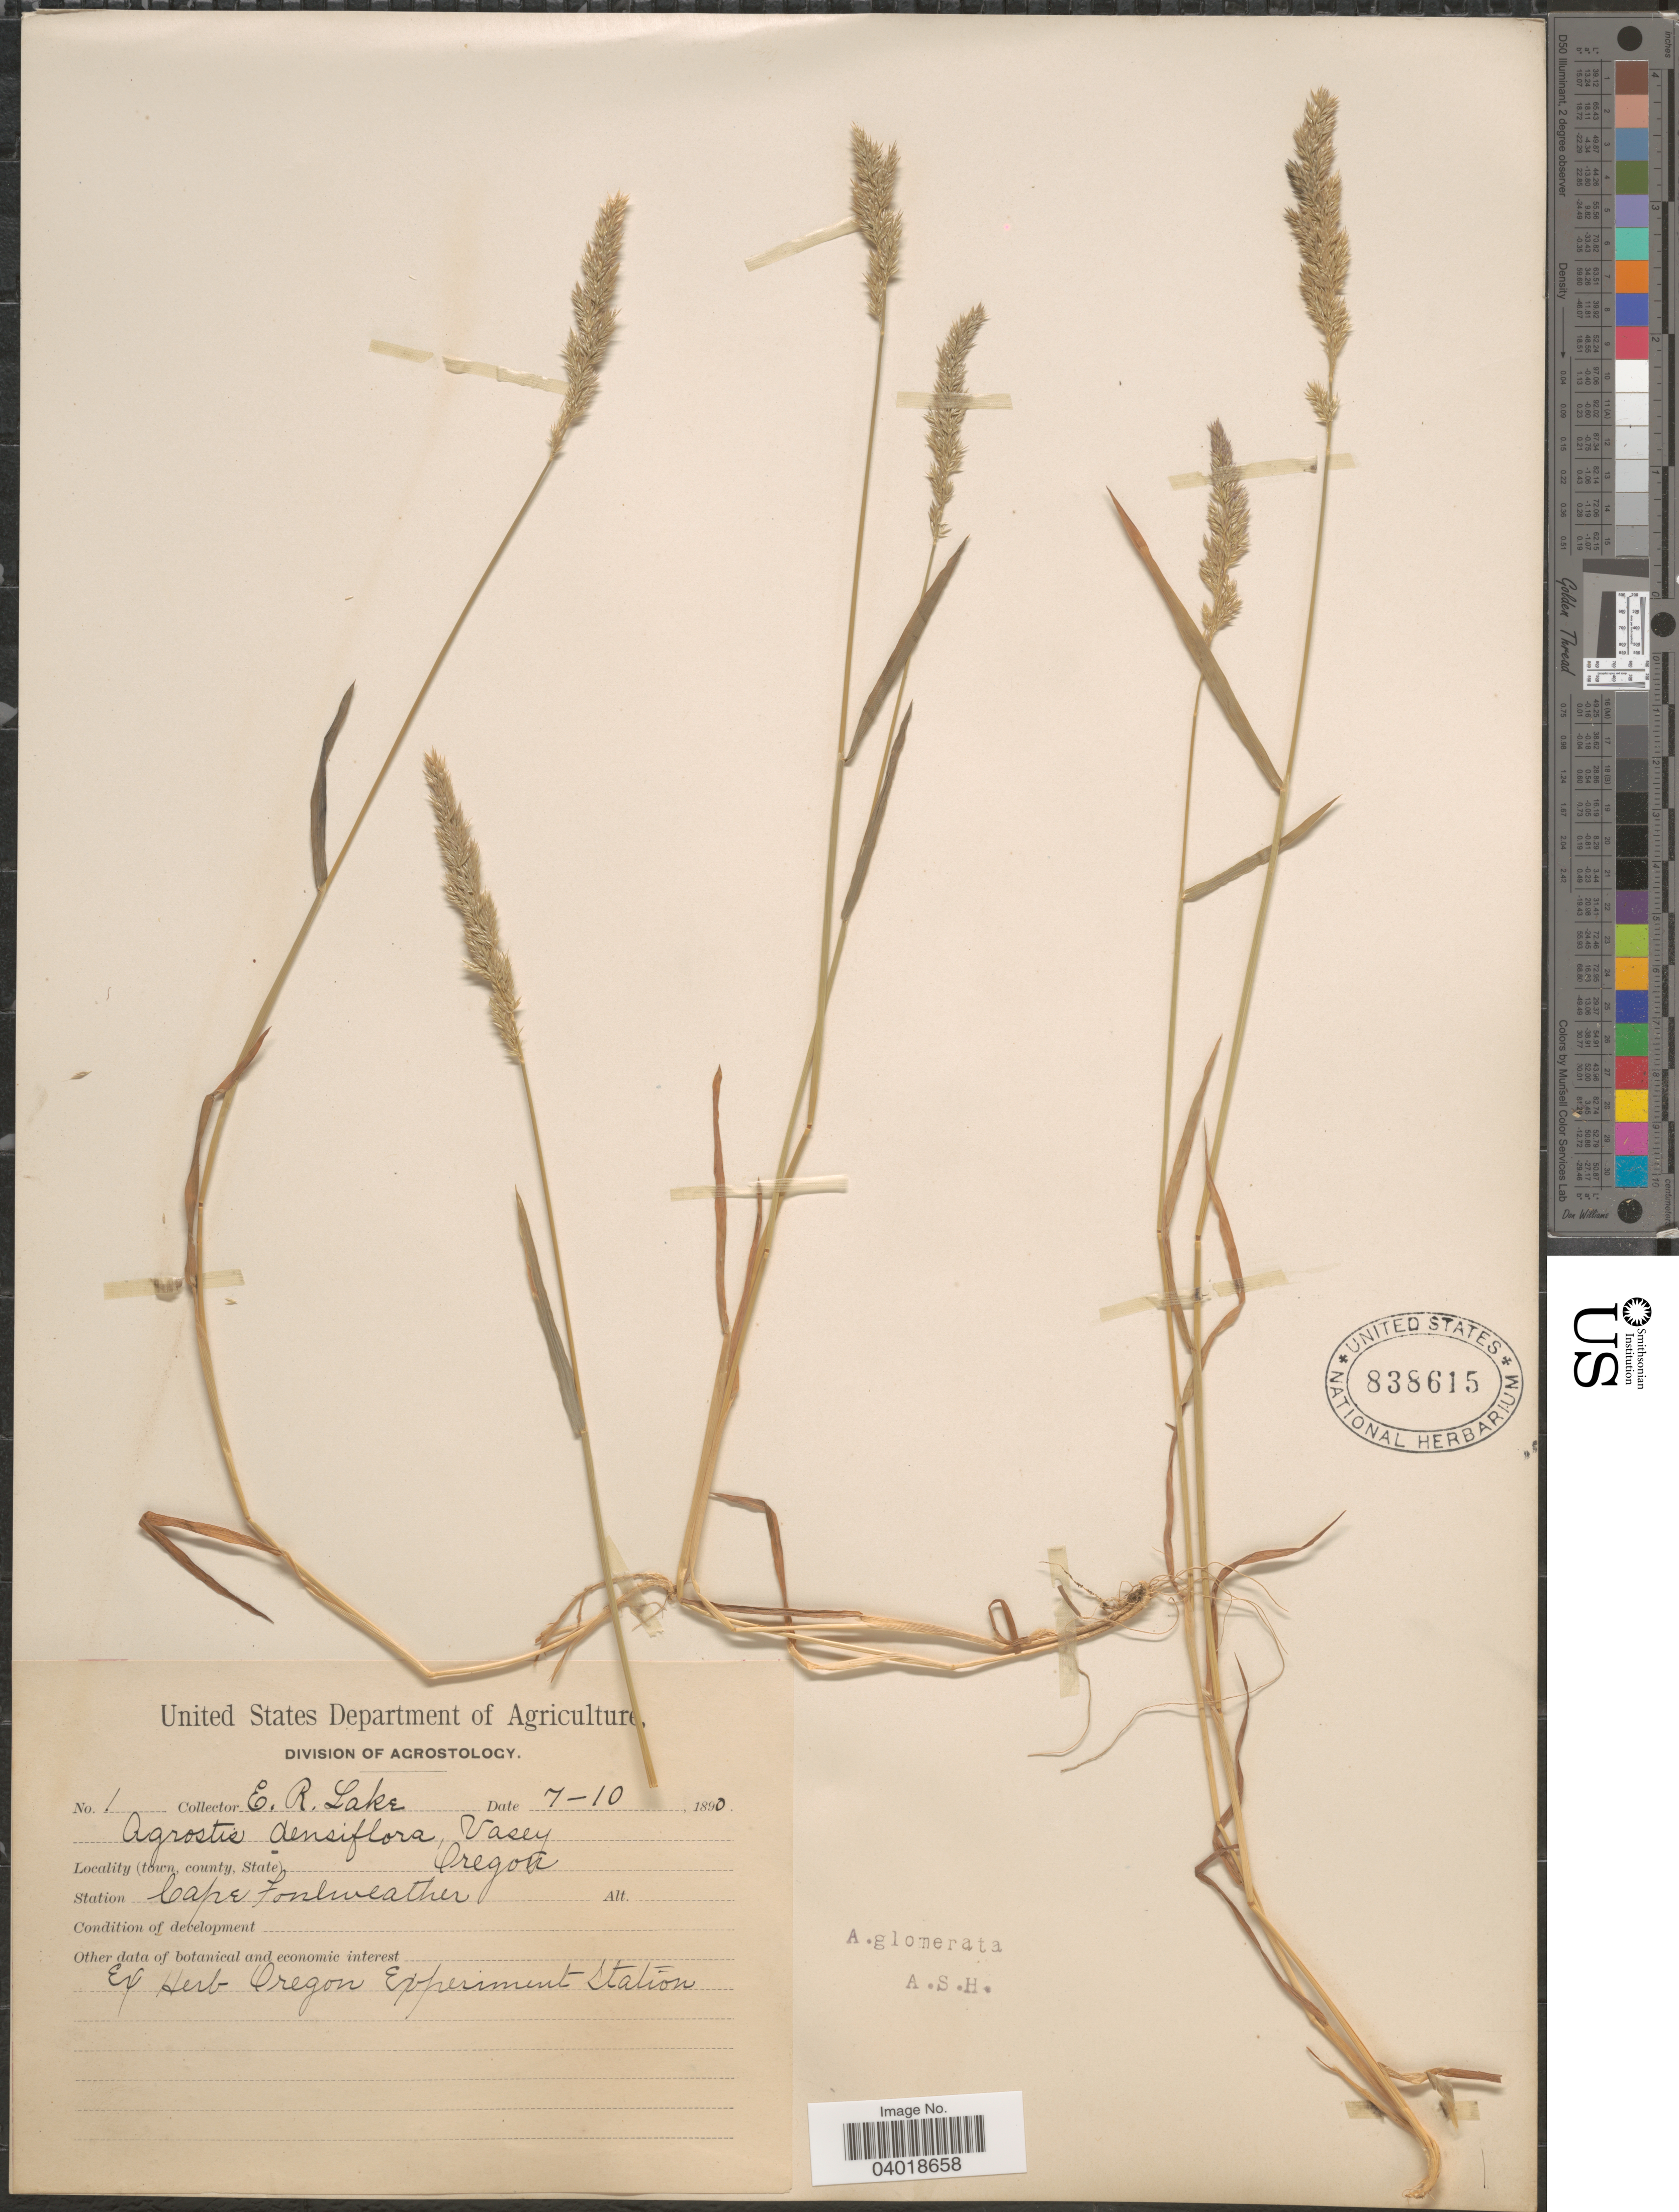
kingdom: Plantae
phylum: Tracheophyta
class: Liliopsida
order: Poales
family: Poaceae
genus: Agrostis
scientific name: Agrostis exarata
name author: Trin.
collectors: E. Lake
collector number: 1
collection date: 1890-10-07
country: United States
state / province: Oregon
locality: Station Cape Foulweather.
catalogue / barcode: US 838615